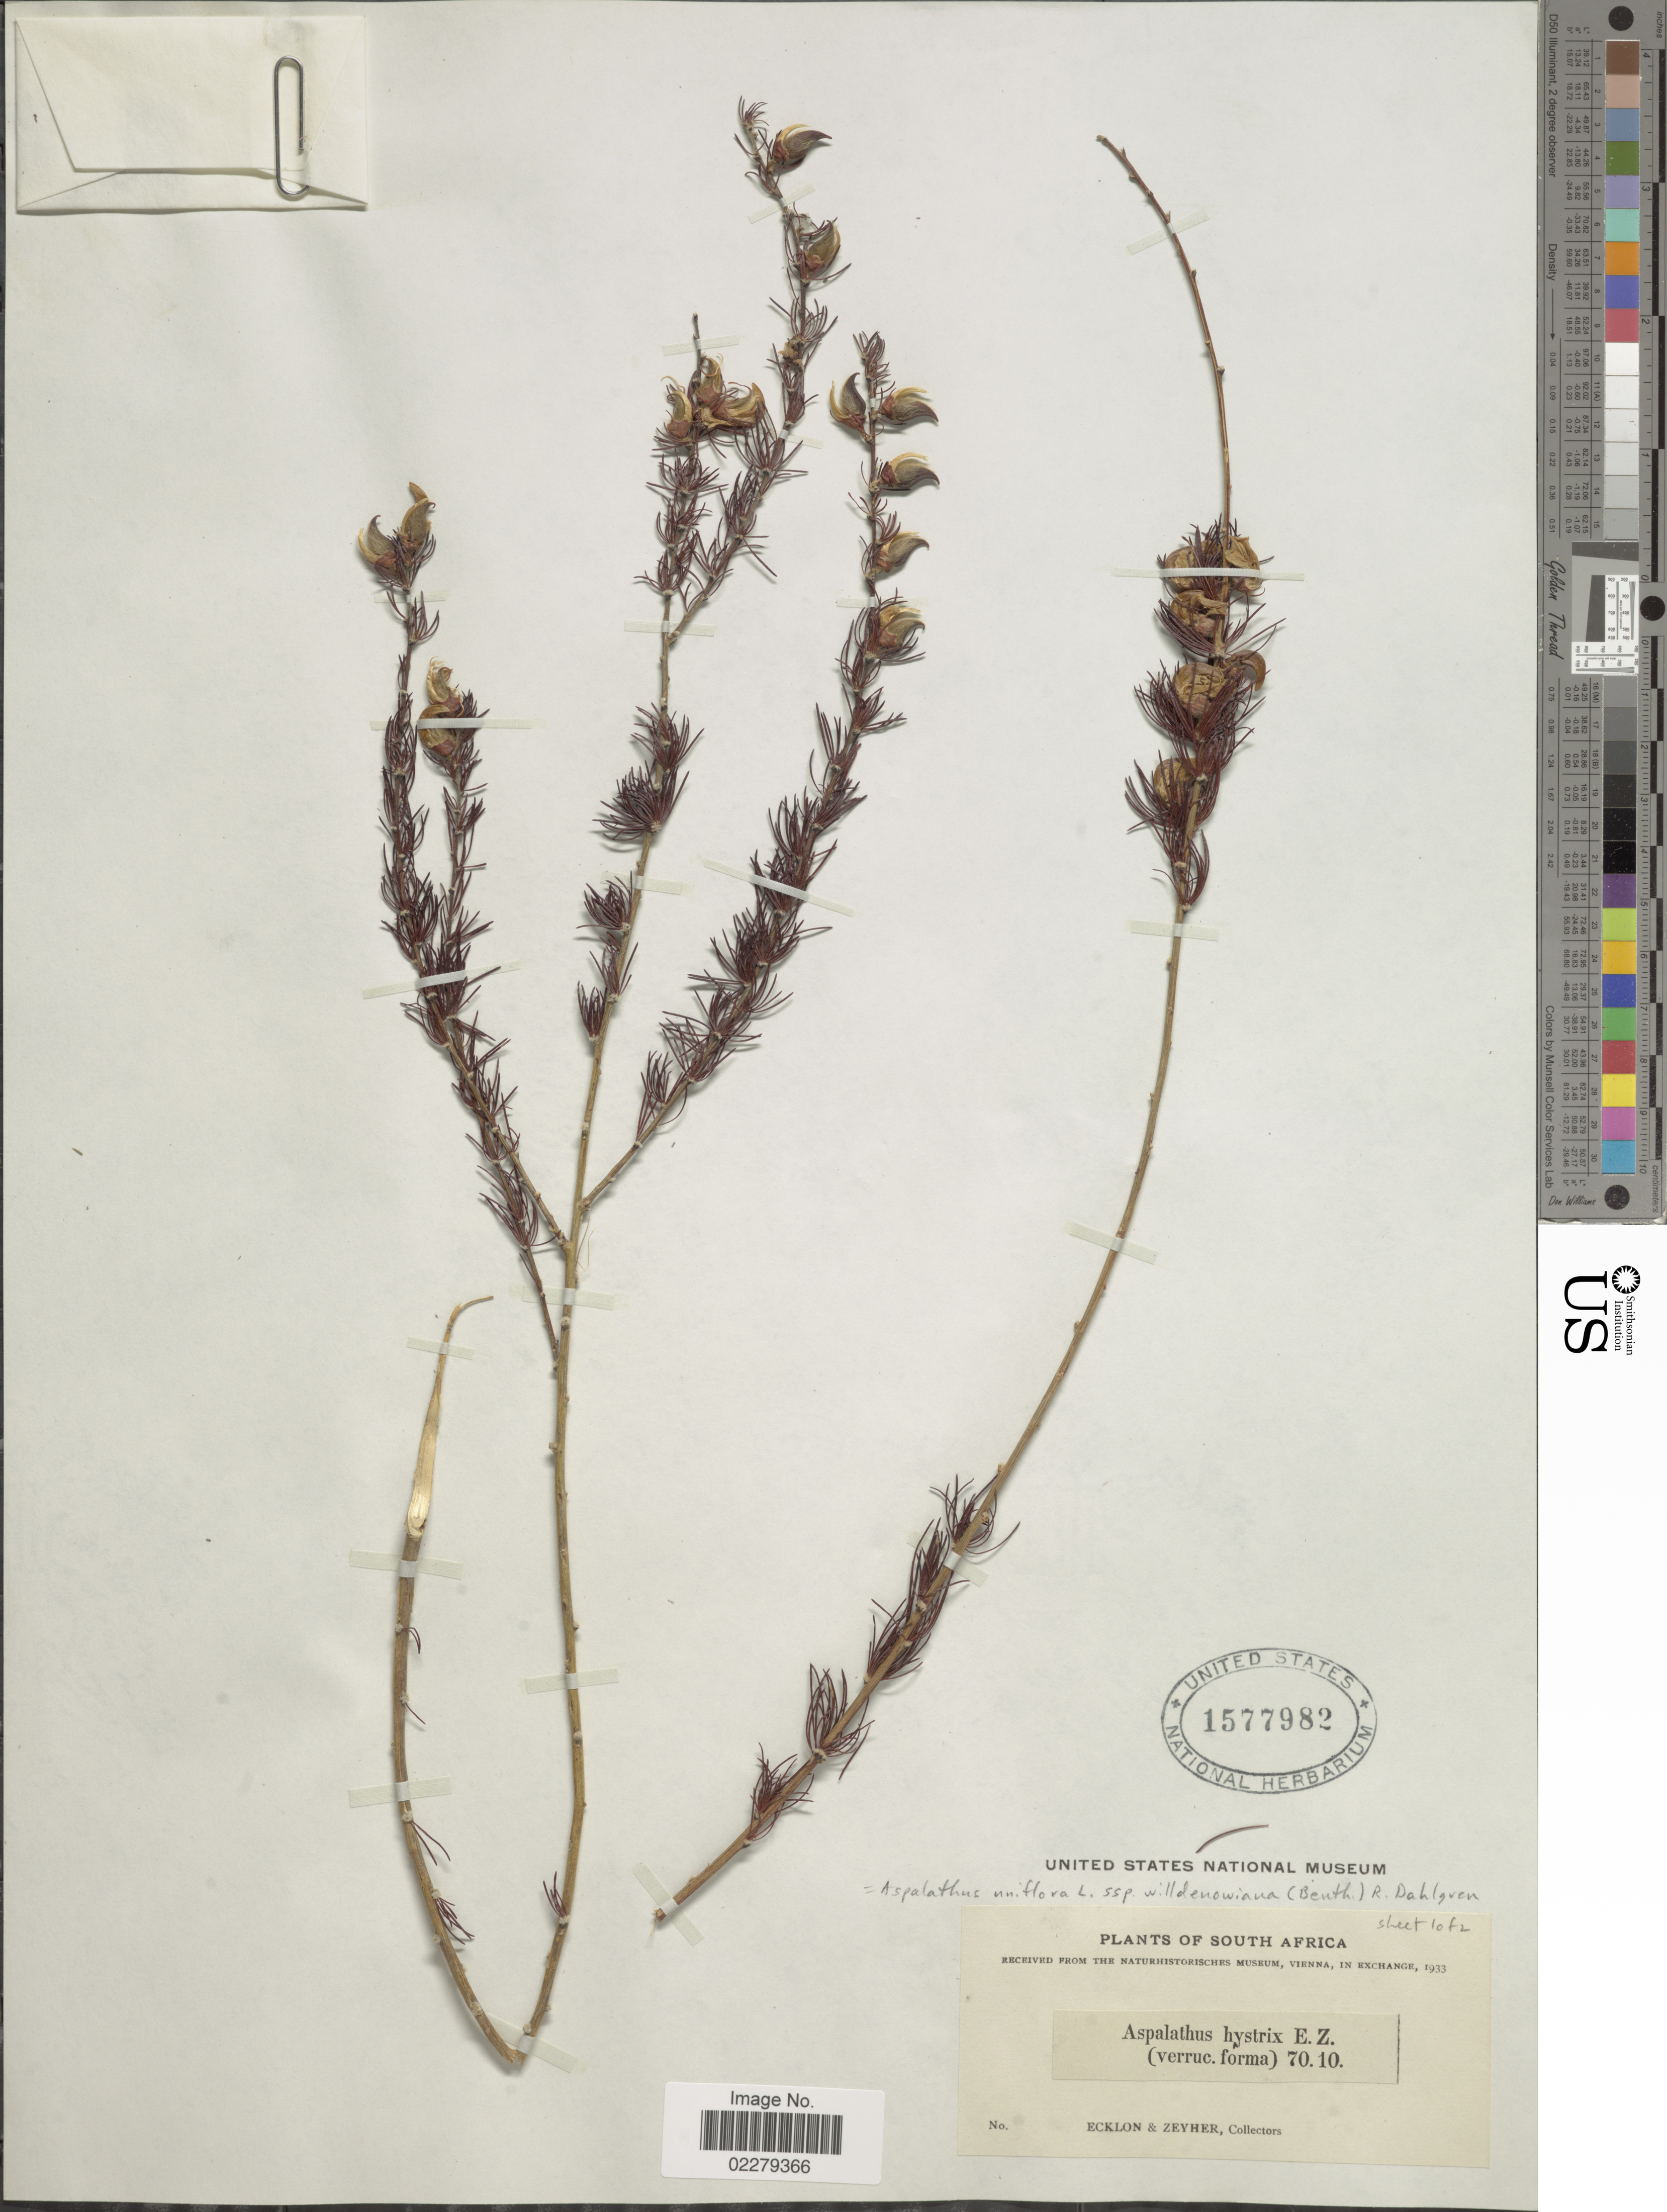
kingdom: Plantae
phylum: Tracheophyta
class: Magnoliopsida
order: Fabales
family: Fabaceae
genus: Aspalathus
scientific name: Aspalathus willdenowiana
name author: Benth.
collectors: -. Ecklon & -. Zeyher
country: South Africa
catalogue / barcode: US 1577982